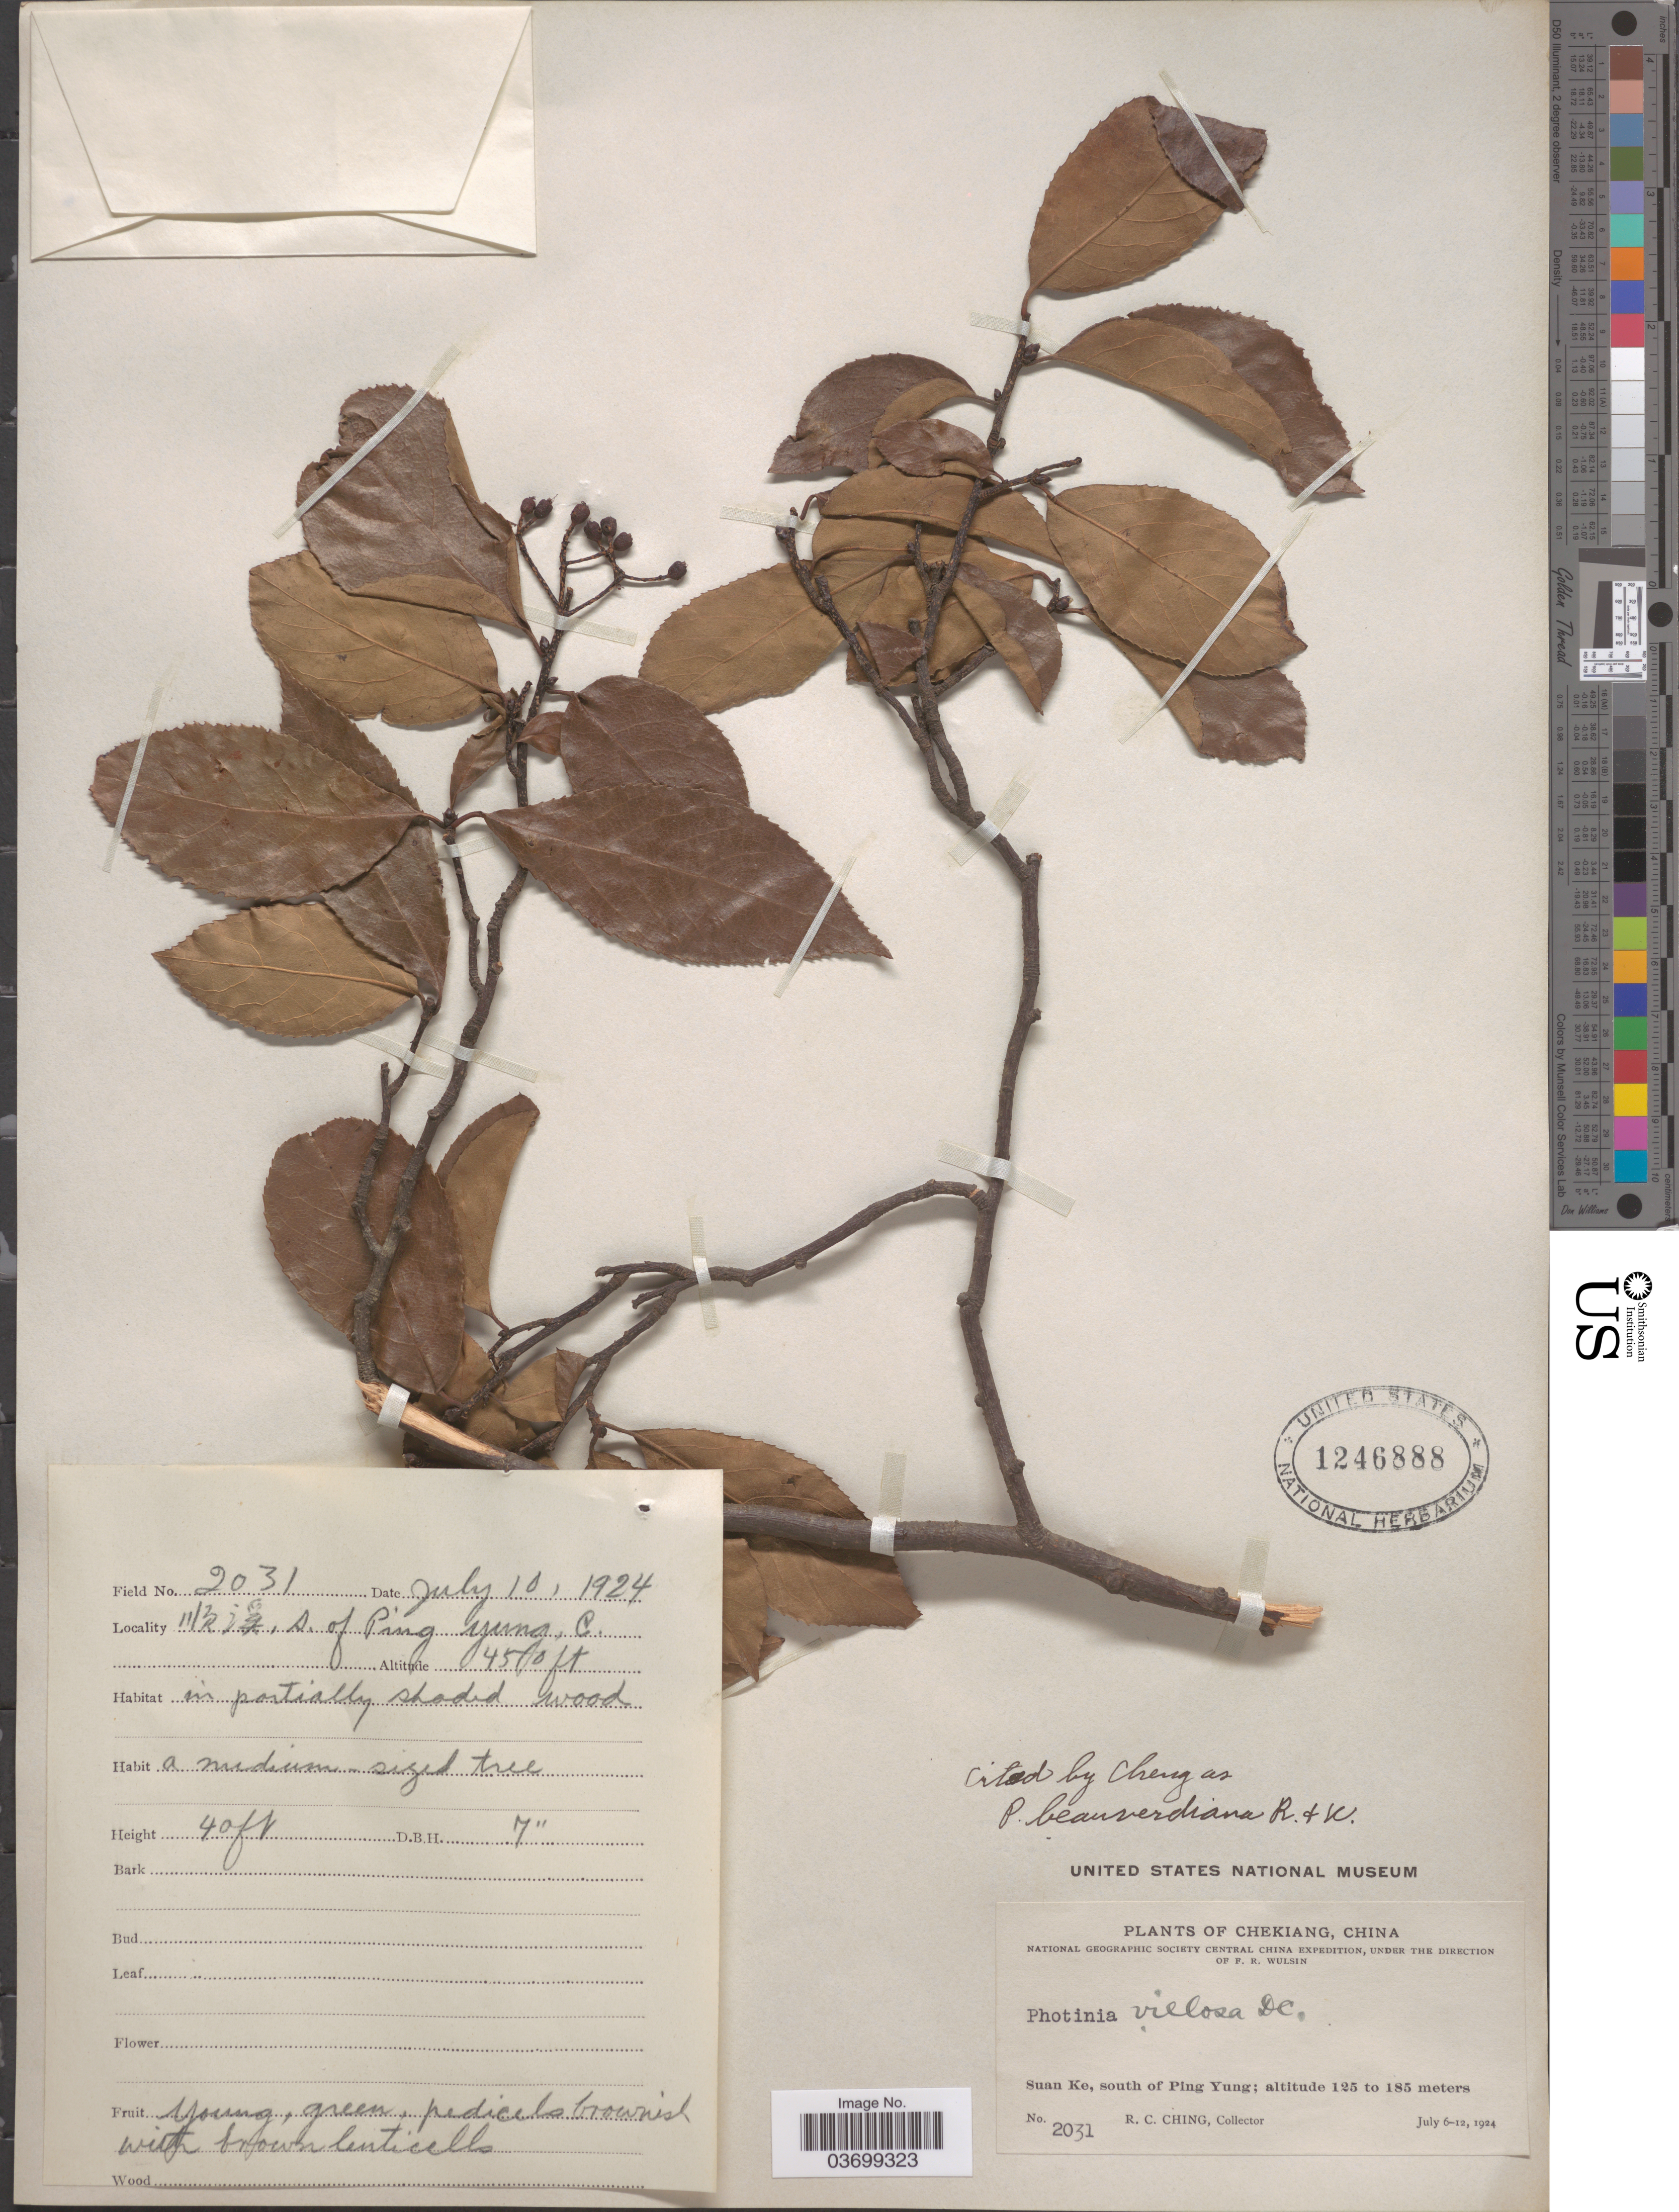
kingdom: Plantae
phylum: Tracheophyta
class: Magnoliopsida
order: Rosales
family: Rosaceae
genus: Photinia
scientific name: Photinia beauverdiana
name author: C.K. Schneid.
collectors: R. C. Ching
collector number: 2031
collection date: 1924-07-10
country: China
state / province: Zhejiang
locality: Chekiang. Suan Ke, south of Ping Yung. X.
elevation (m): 1372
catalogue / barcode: US 1246888